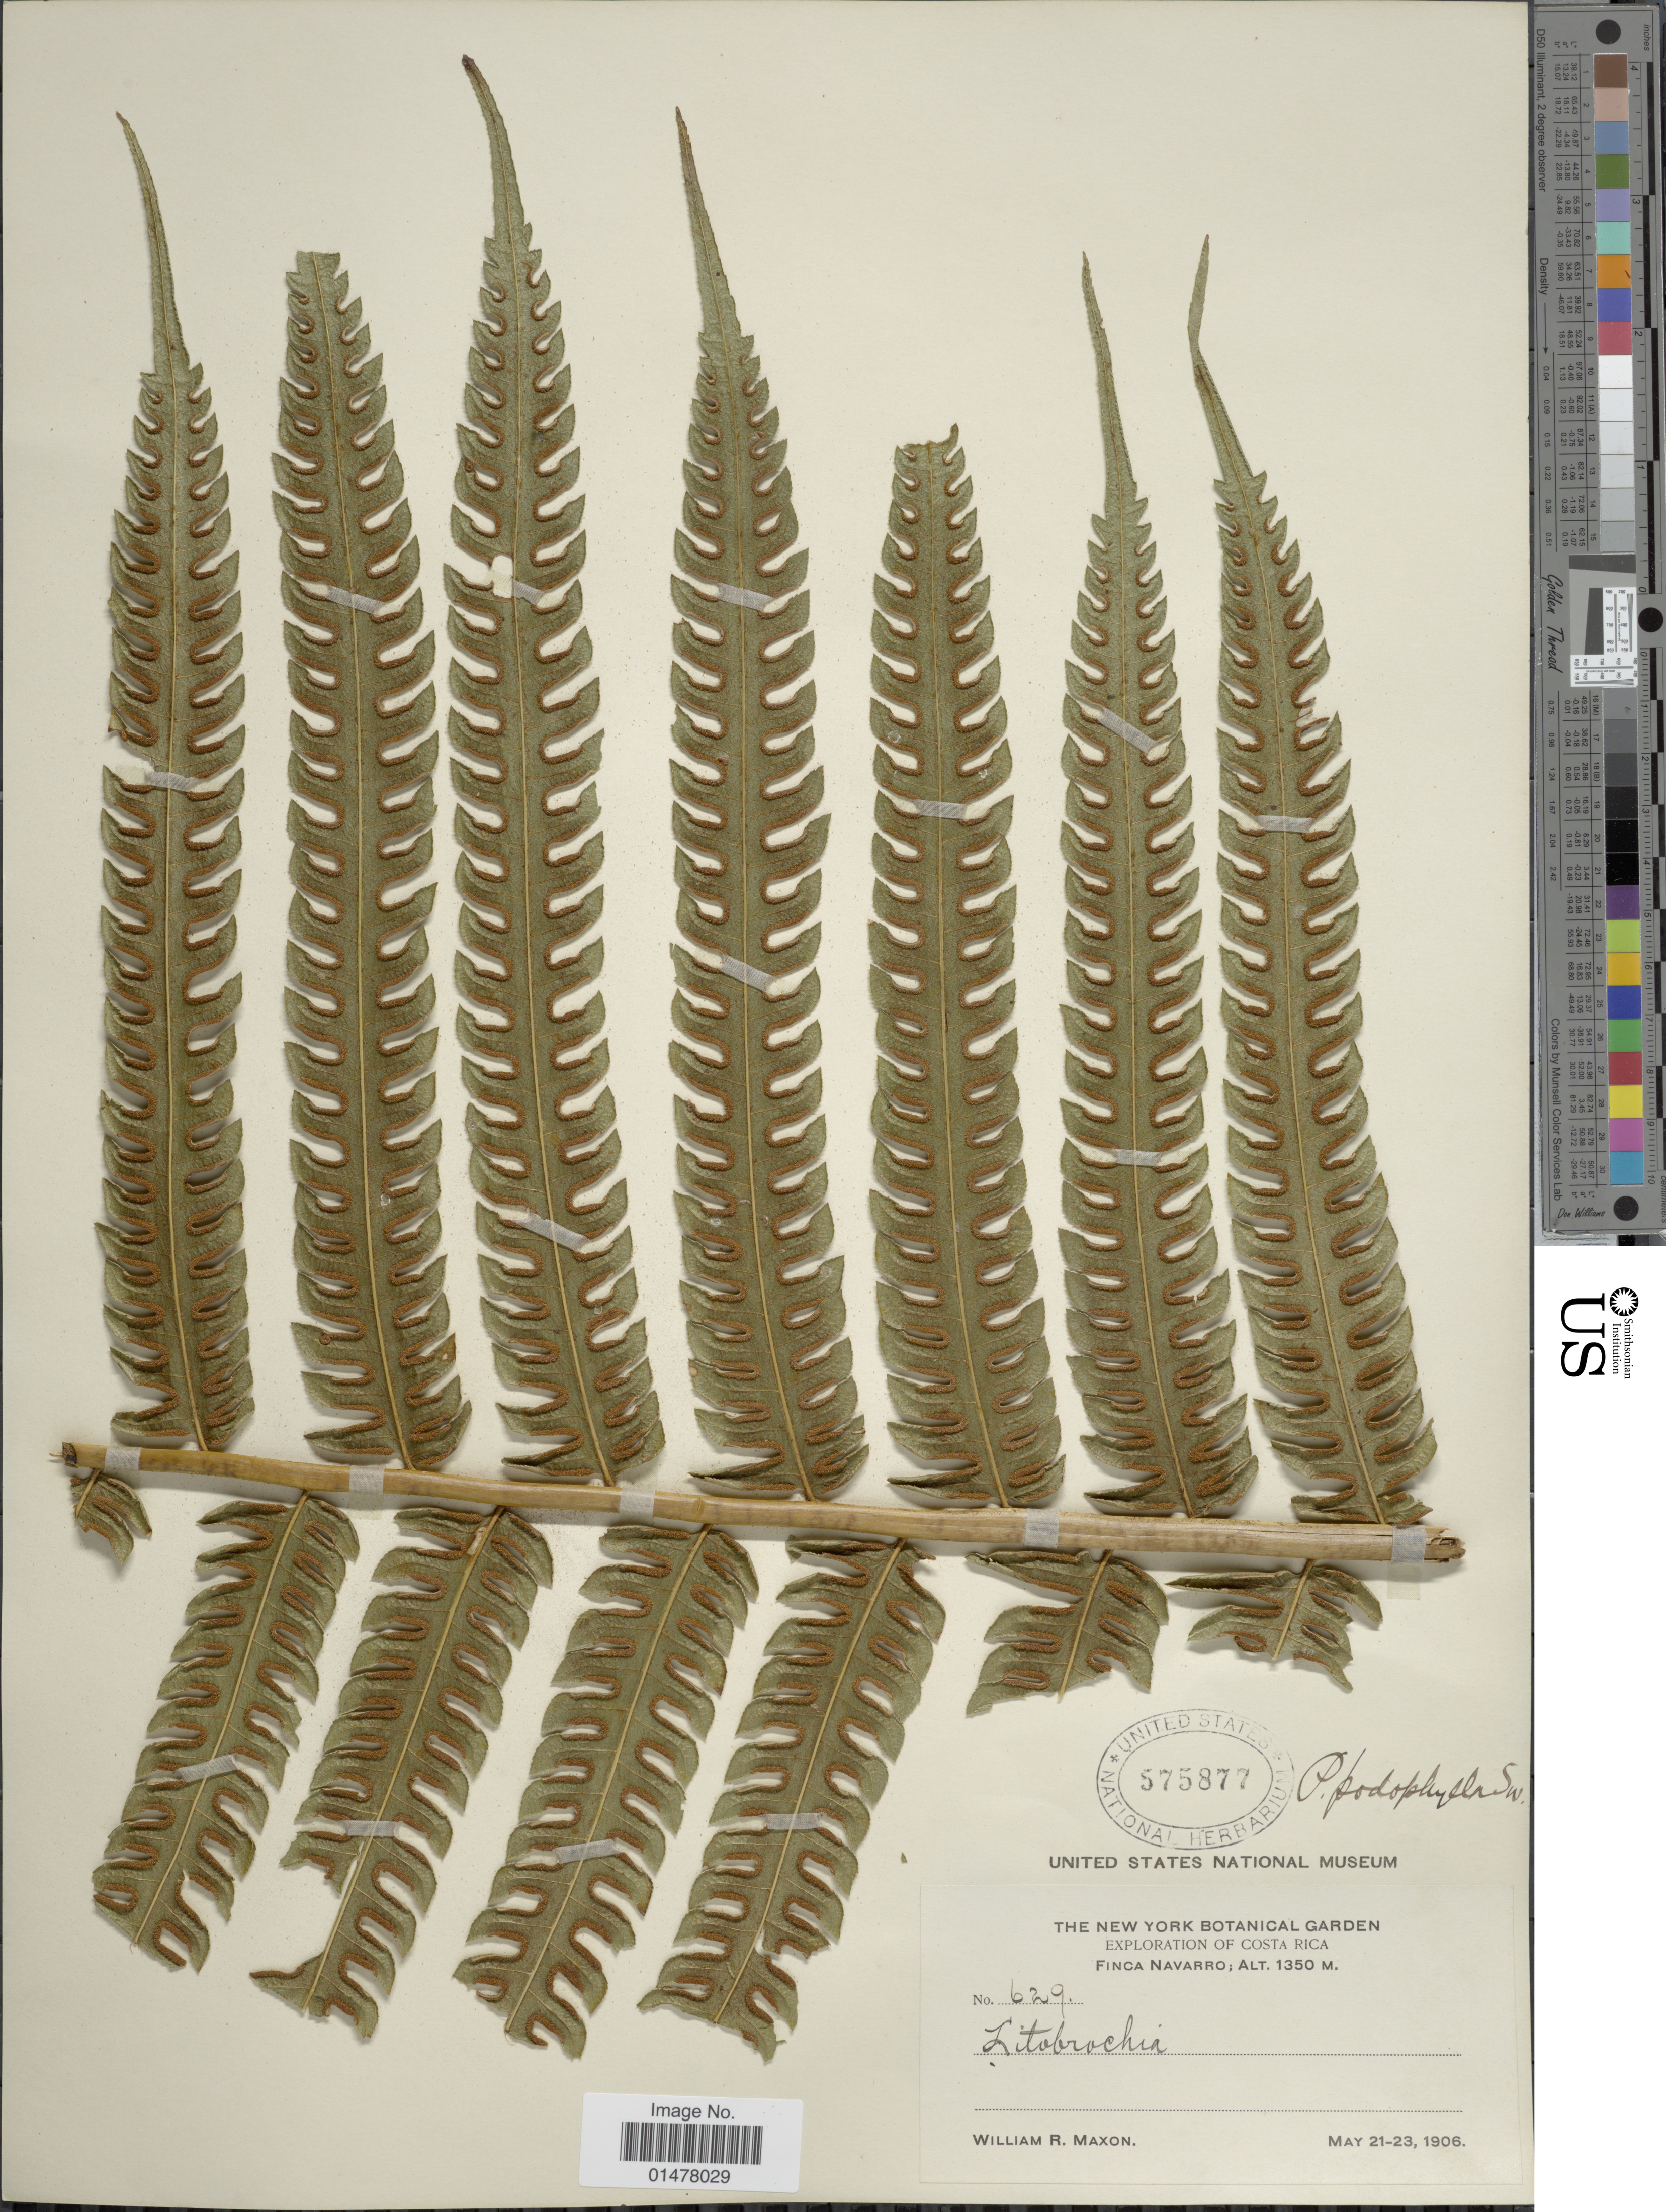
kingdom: Plantae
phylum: Tracheophyta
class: Polypodiopsida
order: Polypodiales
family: Pteridaceae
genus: Pteris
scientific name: Pteris podophylla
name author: Sw.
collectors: W. R. Maxon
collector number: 629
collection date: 1906-05-21/1906-05-23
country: Costa Rica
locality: Finca Navarro, moist forest ravine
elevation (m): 1350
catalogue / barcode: US 575877